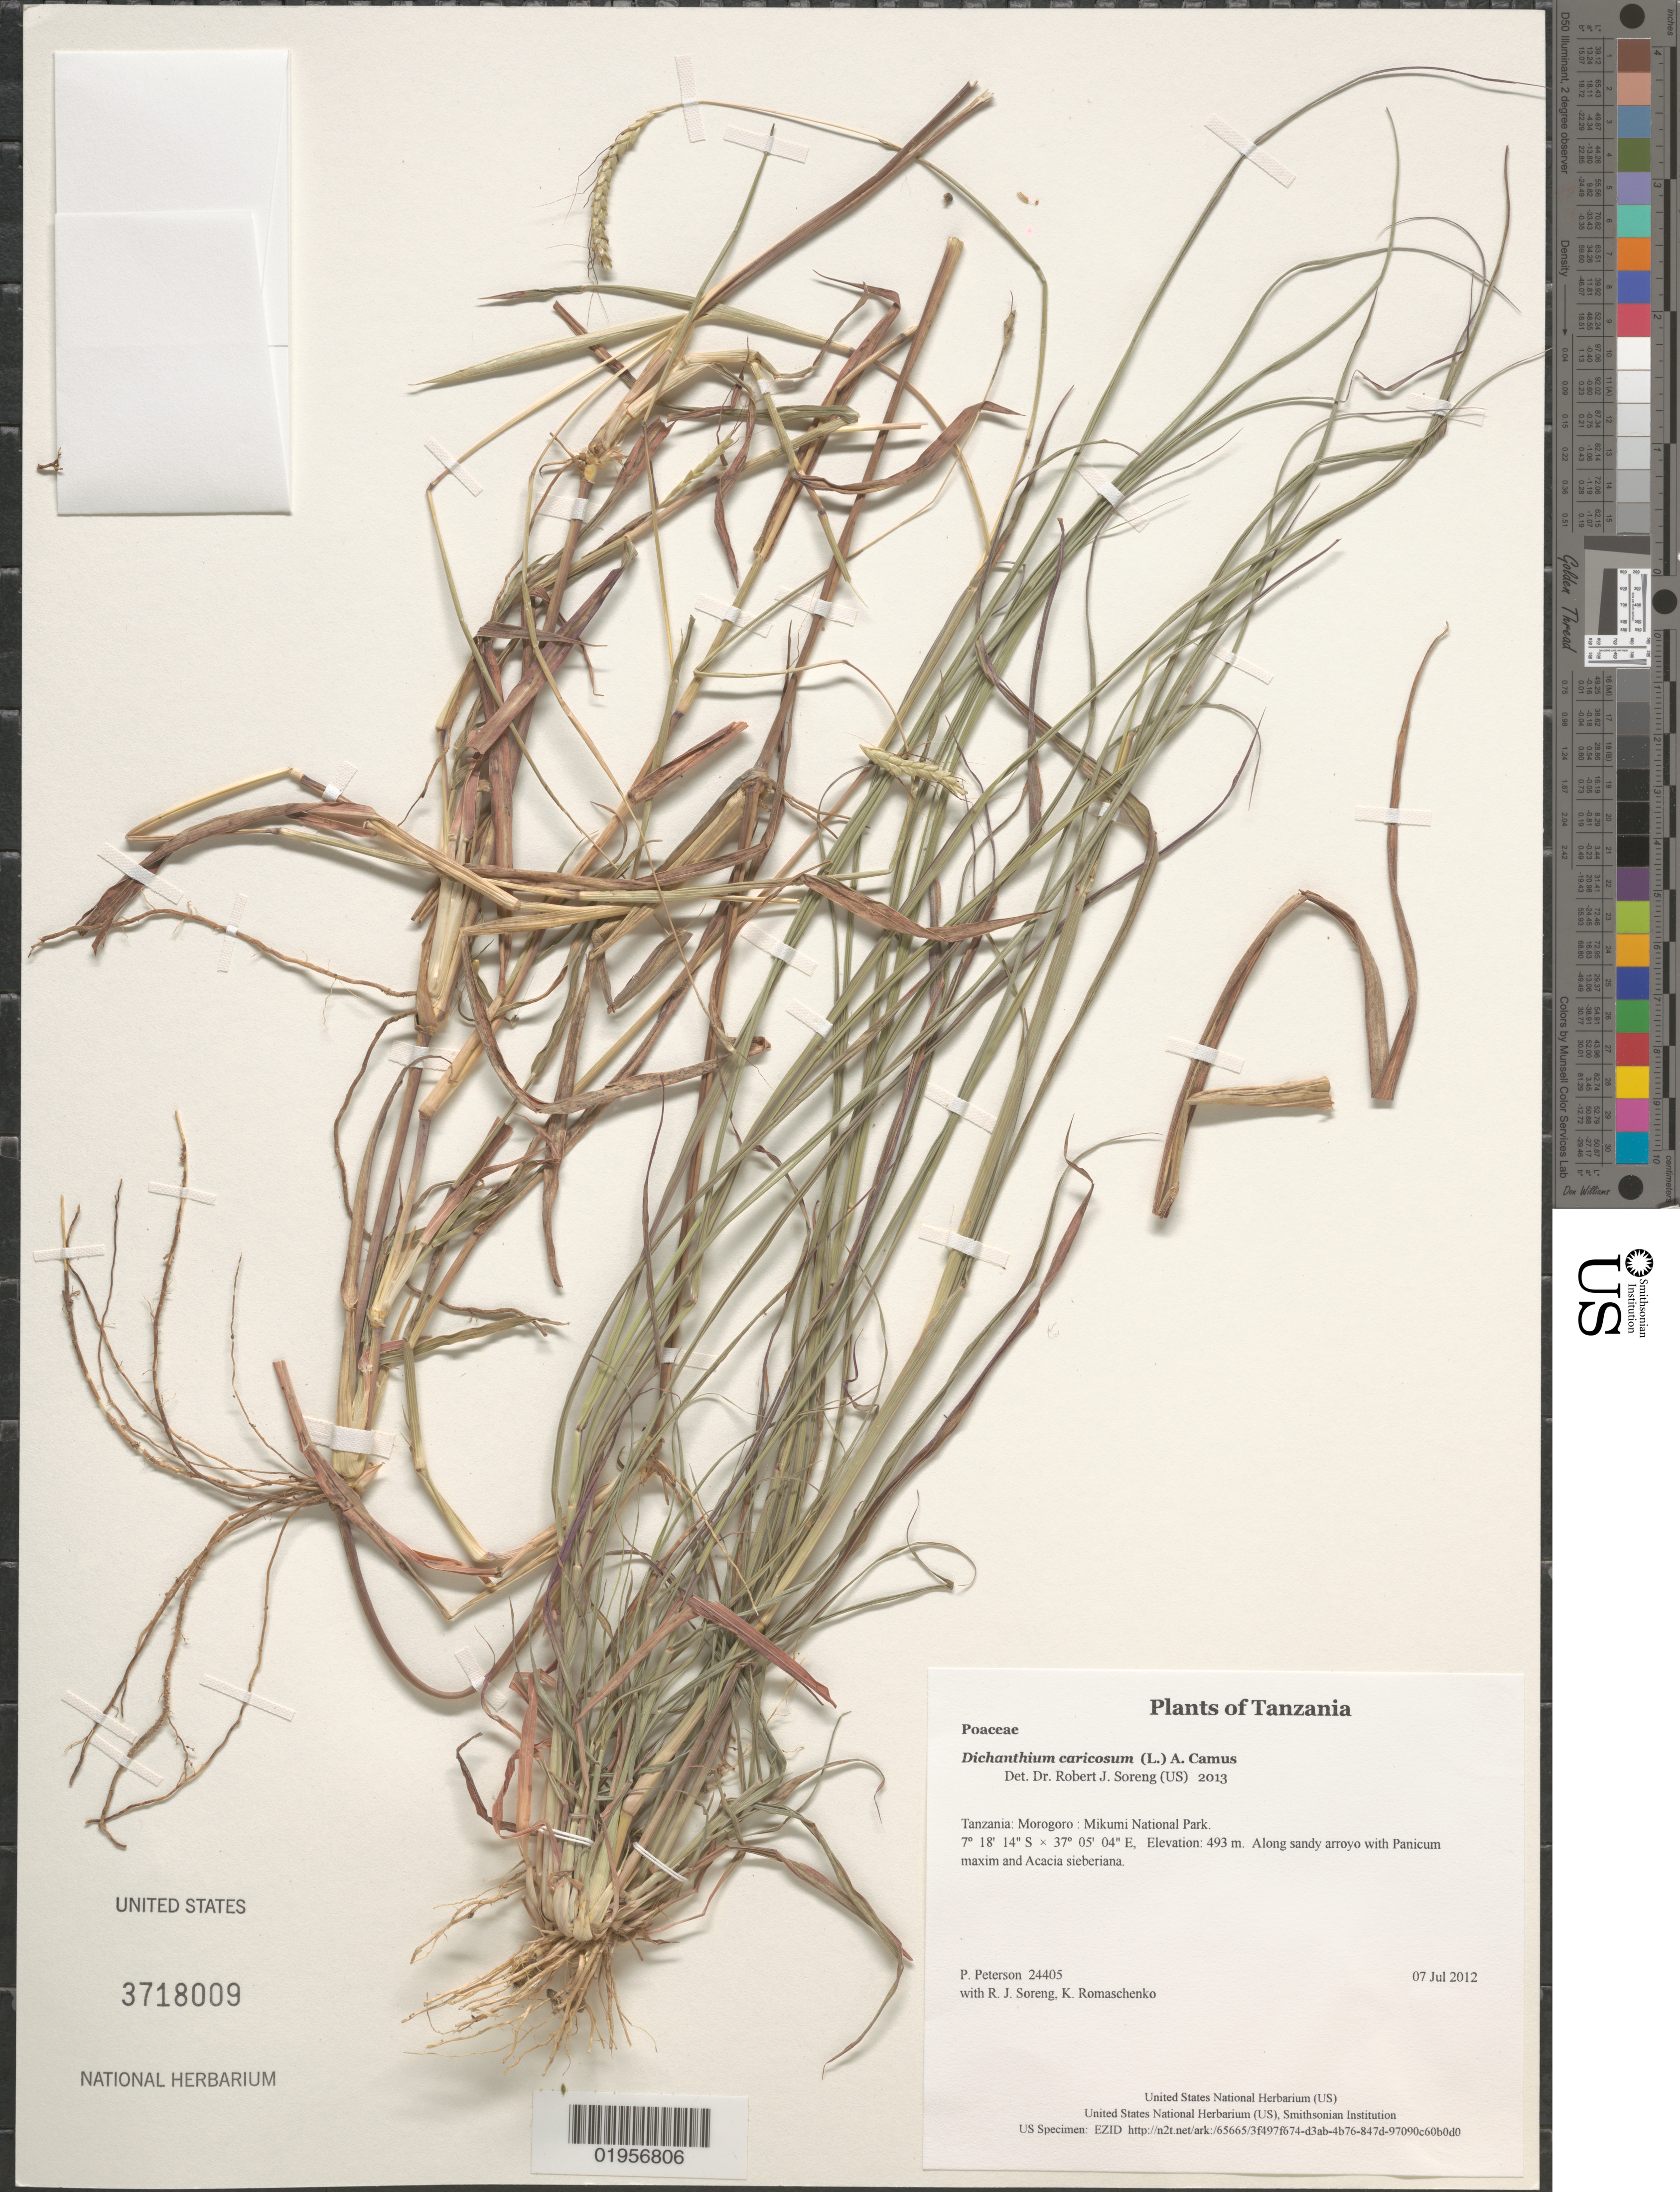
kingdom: Plantae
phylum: Tracheophyta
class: Liliopsida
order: Poales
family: Poaceae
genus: Dichanthium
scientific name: Dichanthium caricosum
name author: (L.) A. Camus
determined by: Soreng, Robert J., Research Associate (BOT), Smithsonian Institution - National Museum of Natural History (UNITED STATES)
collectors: P. M. Peterson, R. J. Soreng & K. Romaschenko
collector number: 24405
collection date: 2012-07-07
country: Tanzania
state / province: Morogoro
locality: Mikumi National Park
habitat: Along sandy arroyo with Panicum maxim and Acacia sieberiana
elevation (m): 493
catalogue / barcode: US 3718009